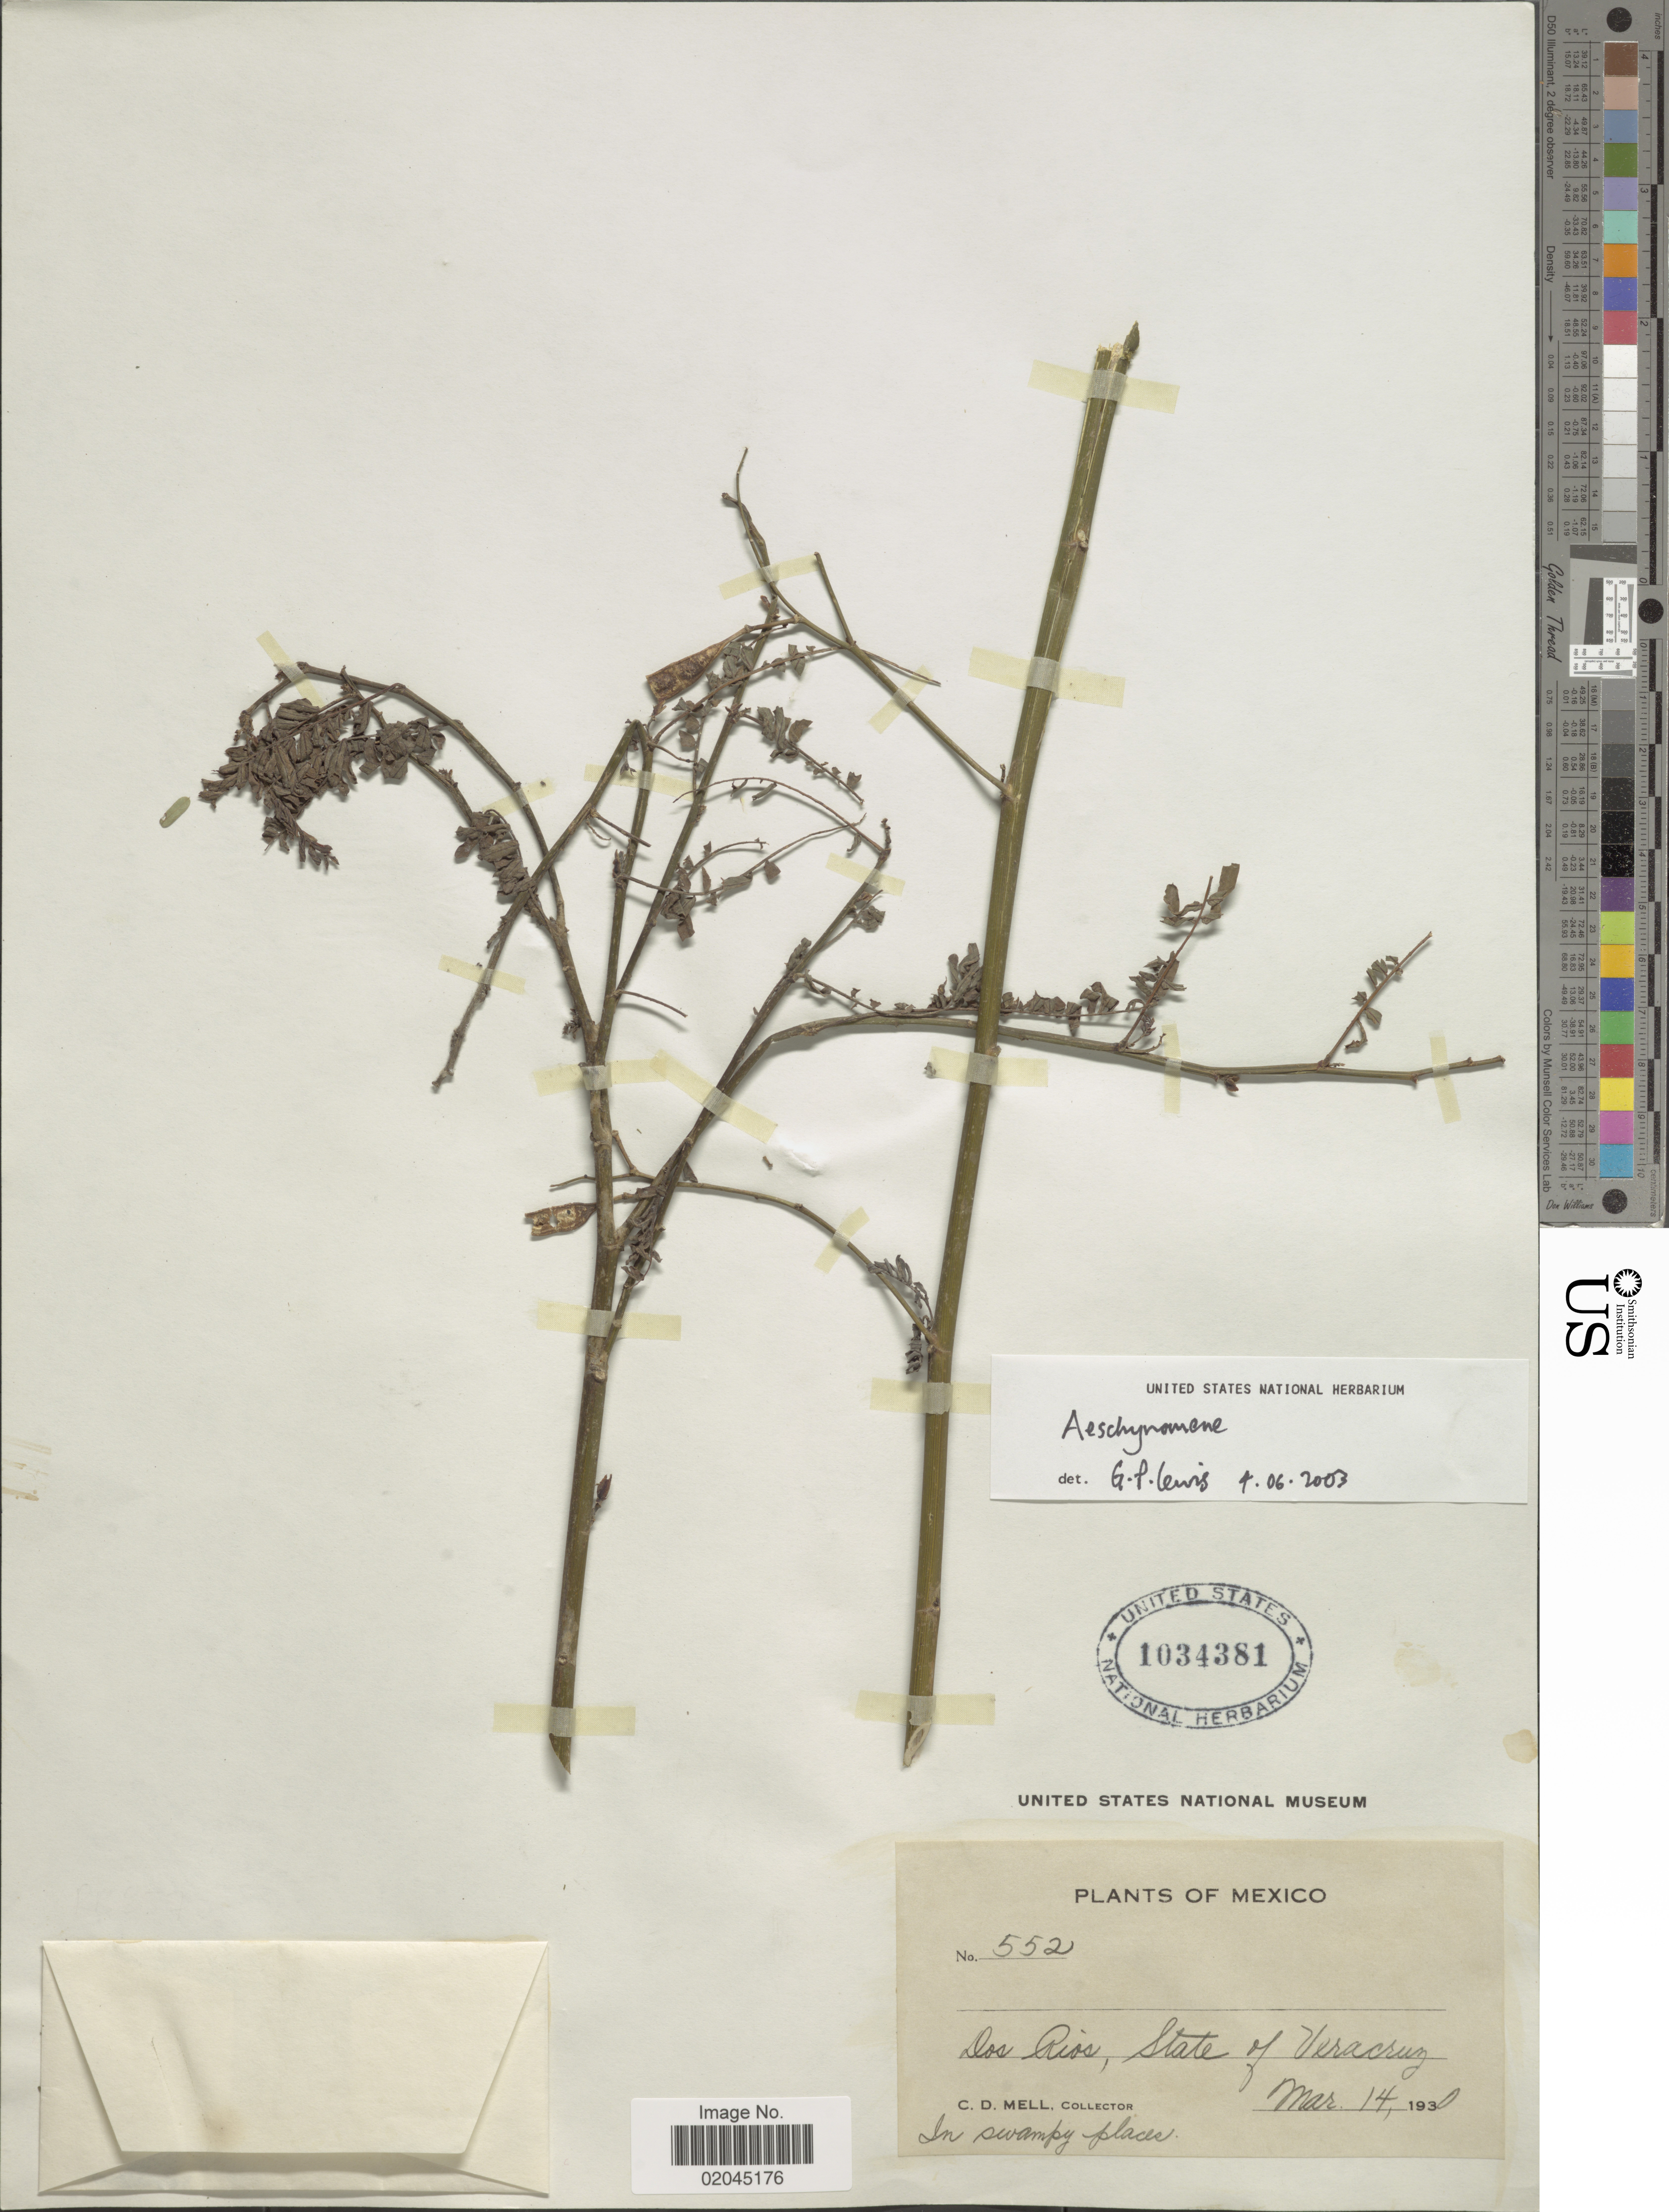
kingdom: Plantae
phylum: Tracheophyta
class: Magnoliopsida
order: Fabales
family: Fabaceae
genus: Aeschynomene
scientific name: Aeschynomene sp.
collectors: C. D. Mell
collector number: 552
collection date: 1930-03-14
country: Mexico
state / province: Veracruz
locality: Dos Rios, State of Vera Cruz, In swampy places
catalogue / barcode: US 1034381